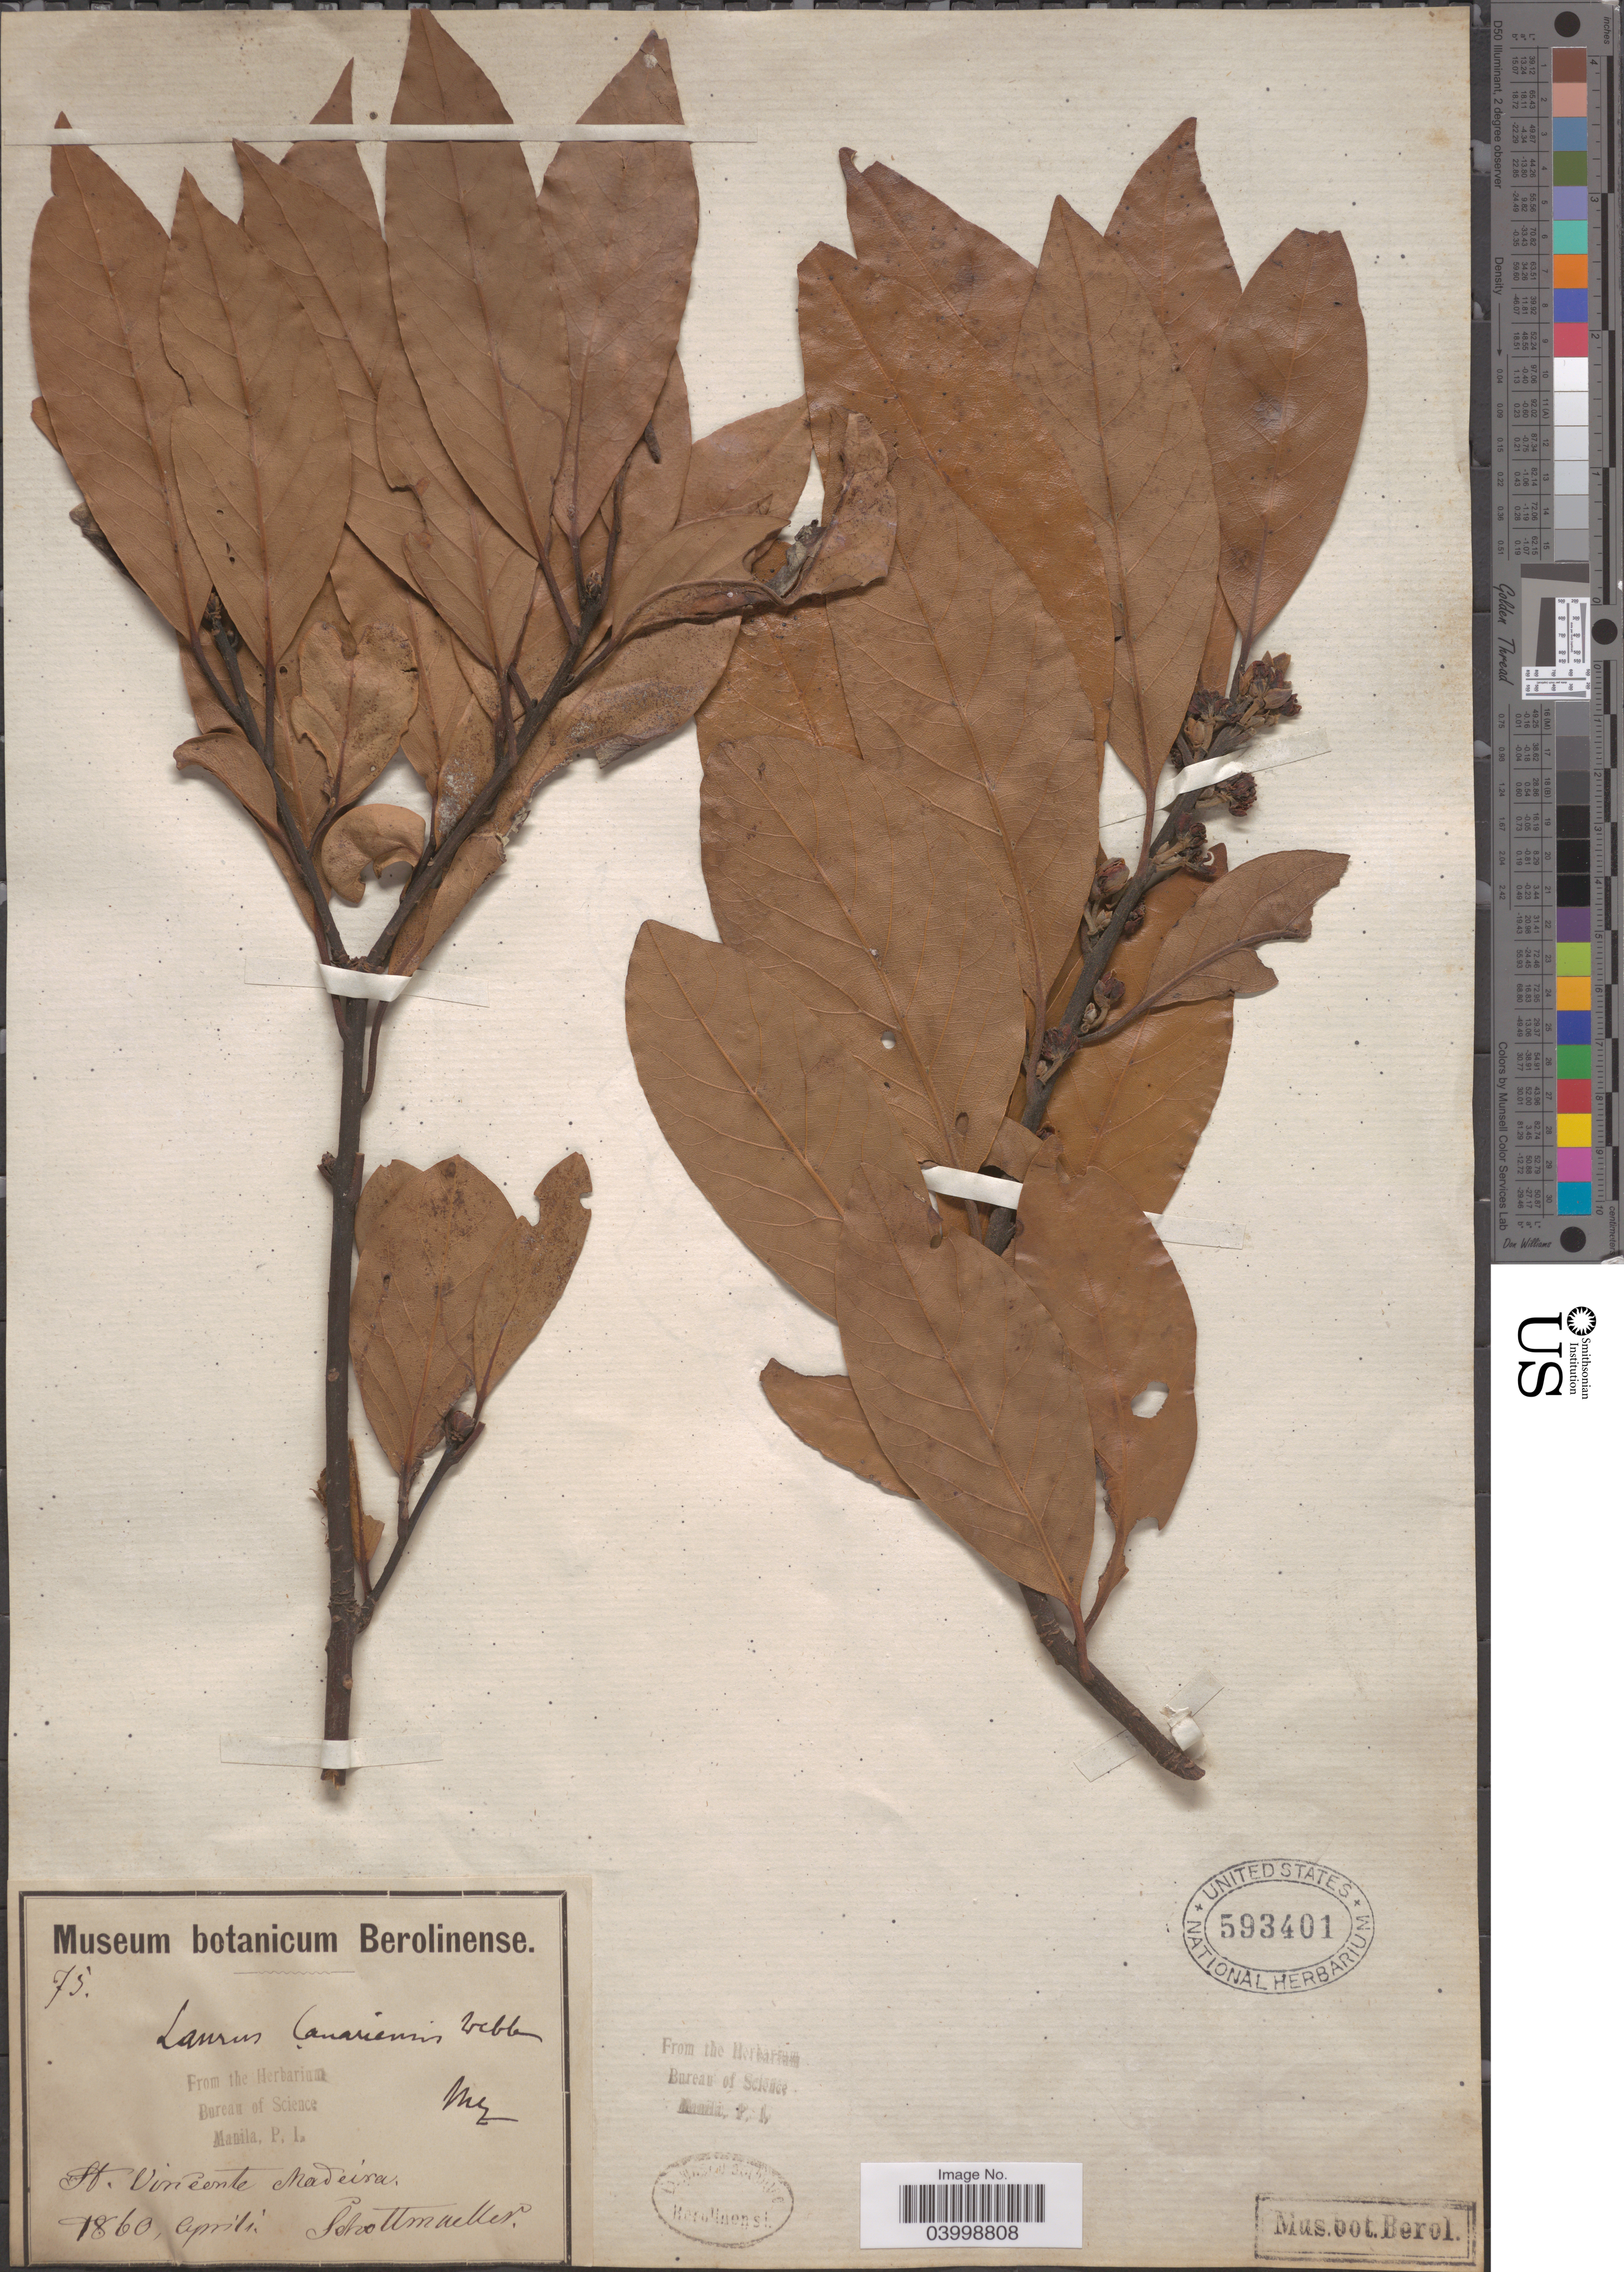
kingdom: Plantae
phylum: Tracheophyta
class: Magnoliopsida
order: Laurales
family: Lauraceae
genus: Laurus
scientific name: Laurus canariensis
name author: Willd.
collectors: Schottmueller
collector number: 75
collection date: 1860-04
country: Portugal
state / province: Madeira (Aut. Reg.)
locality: St. Vincente.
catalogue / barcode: US 593401